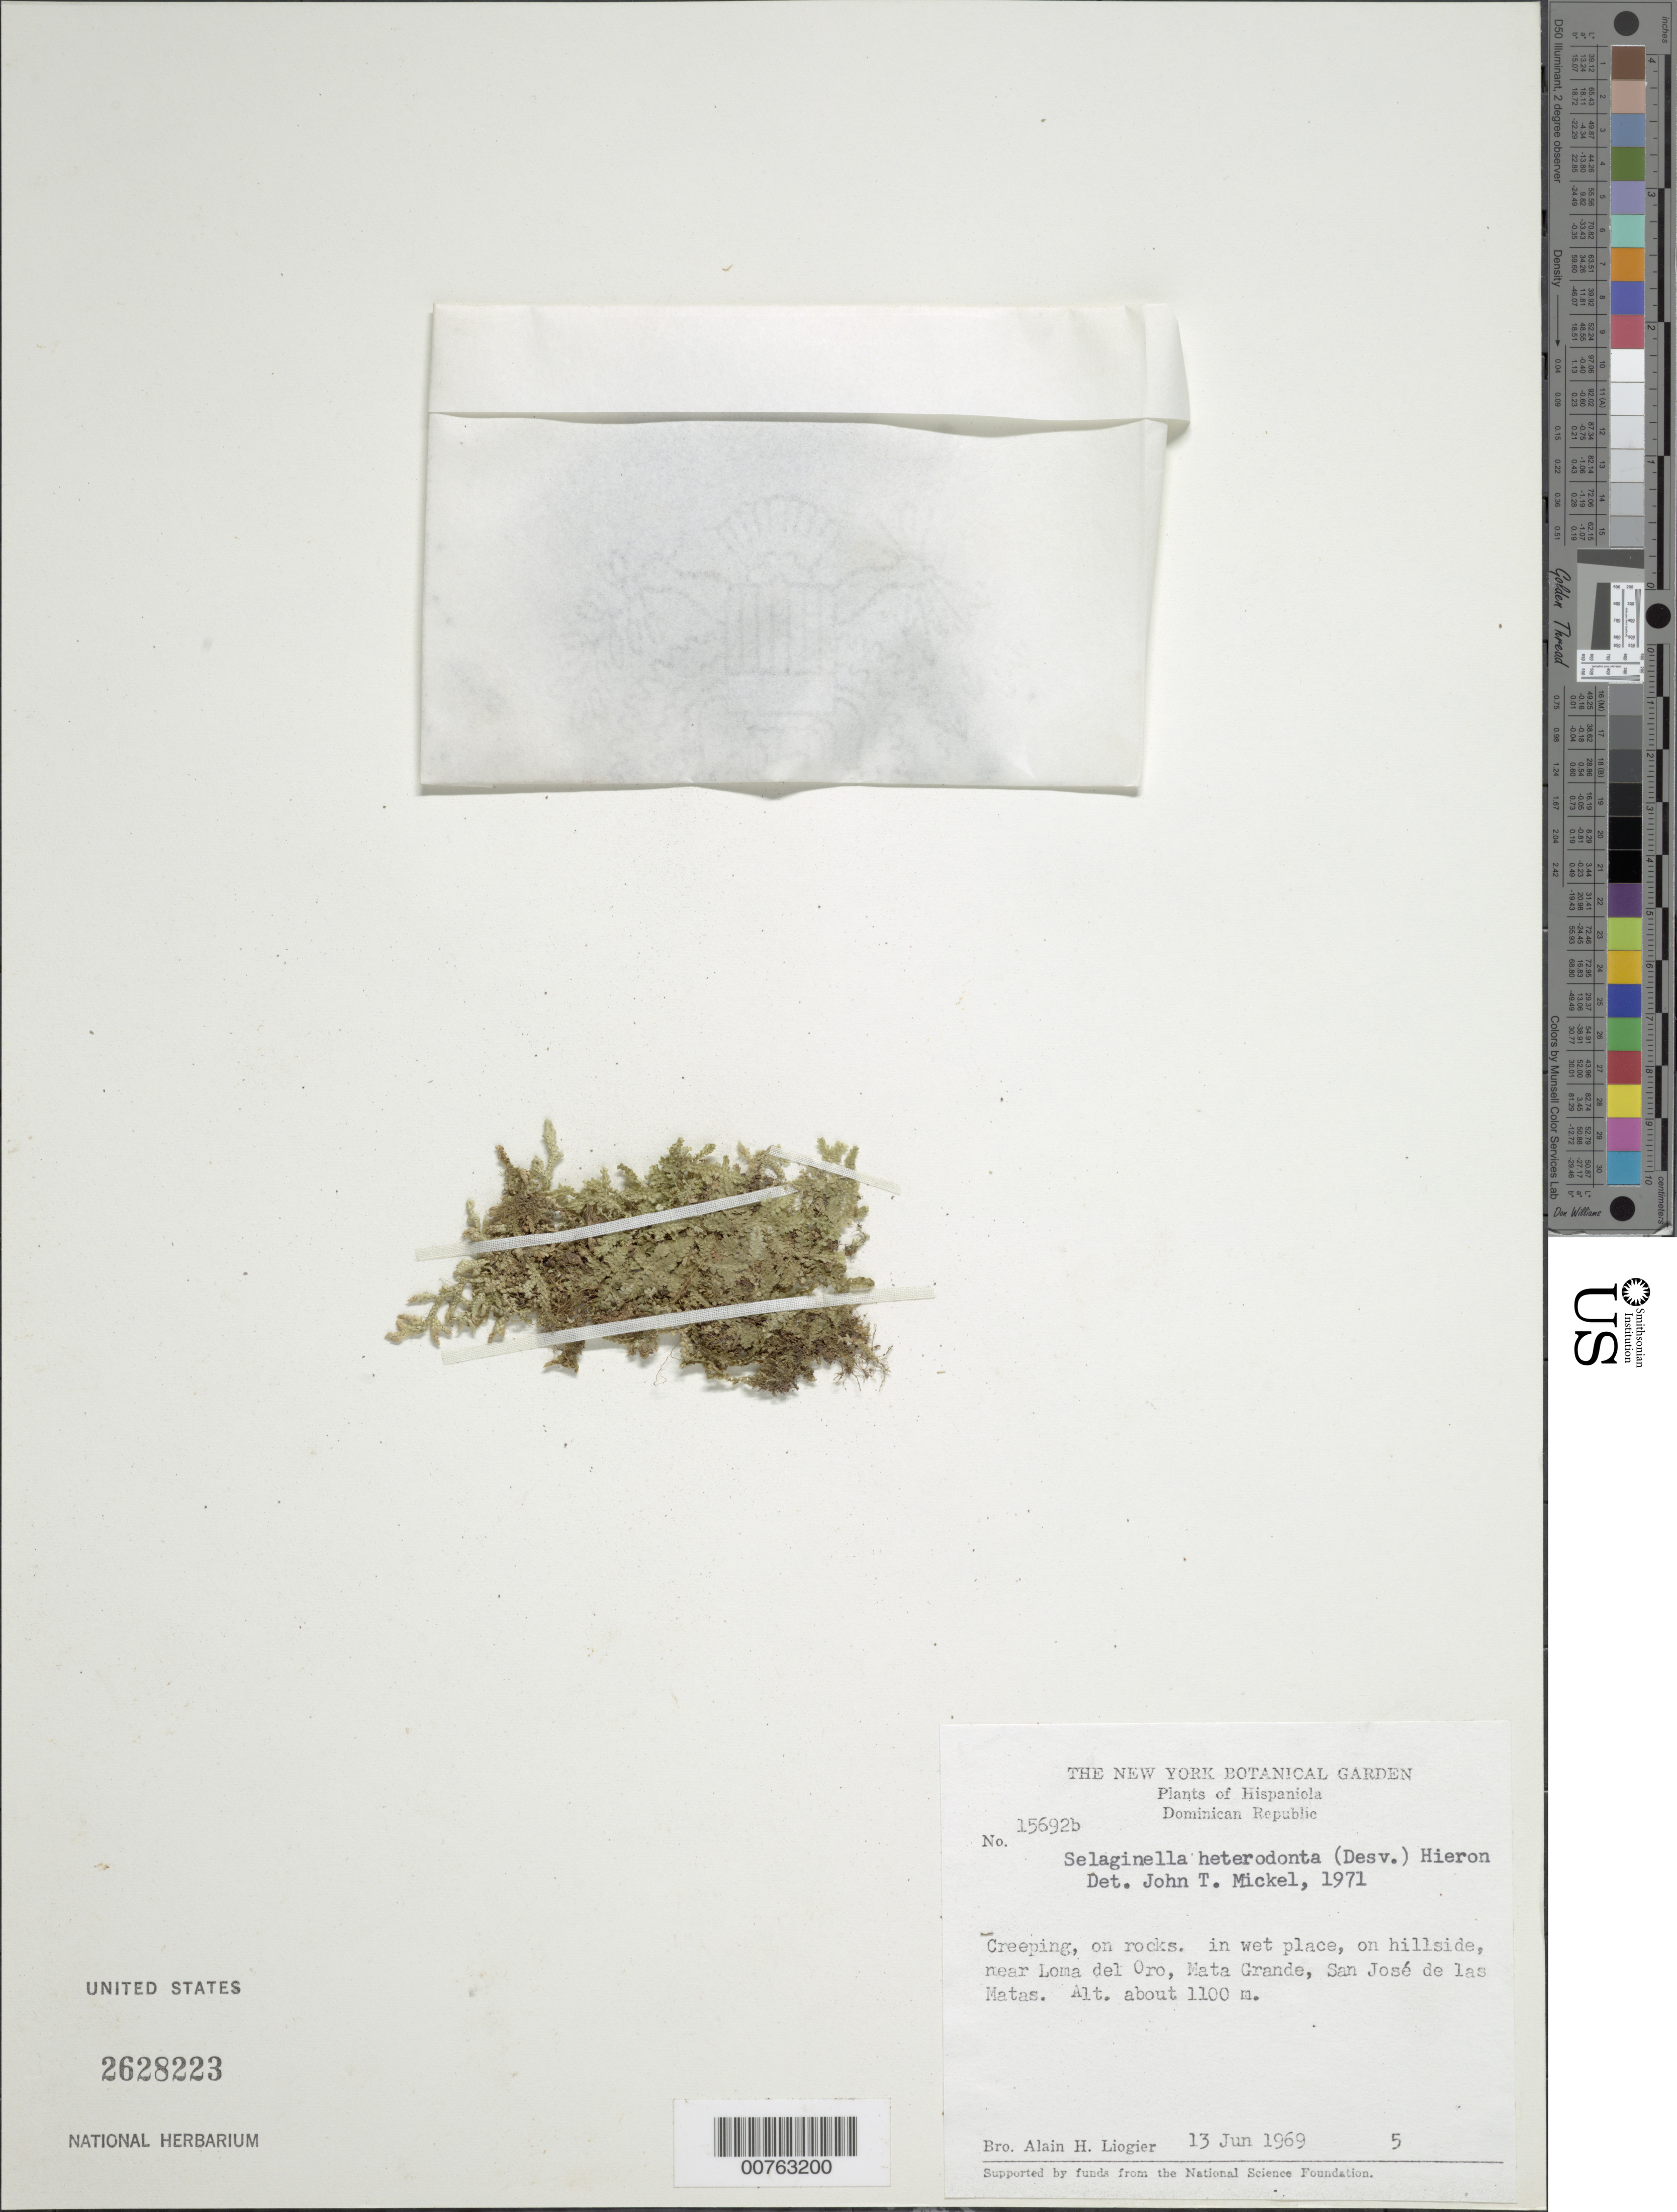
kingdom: Plantae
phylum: Tracheophyta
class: Lycopodiopsida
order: Selaginellales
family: Selaginellaceae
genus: Selaginella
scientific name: Selaginella heterodonta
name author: (Desv.) Hieron.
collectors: A. H. Liogier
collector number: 15692b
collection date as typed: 13 Jun 1969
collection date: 1969-06-13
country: Dominican Republic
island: Hispaniola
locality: Near Loma de Oro, Mata Grande, San José de las Matas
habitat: On rocks, wet places, on hillside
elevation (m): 1100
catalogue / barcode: US 2628223